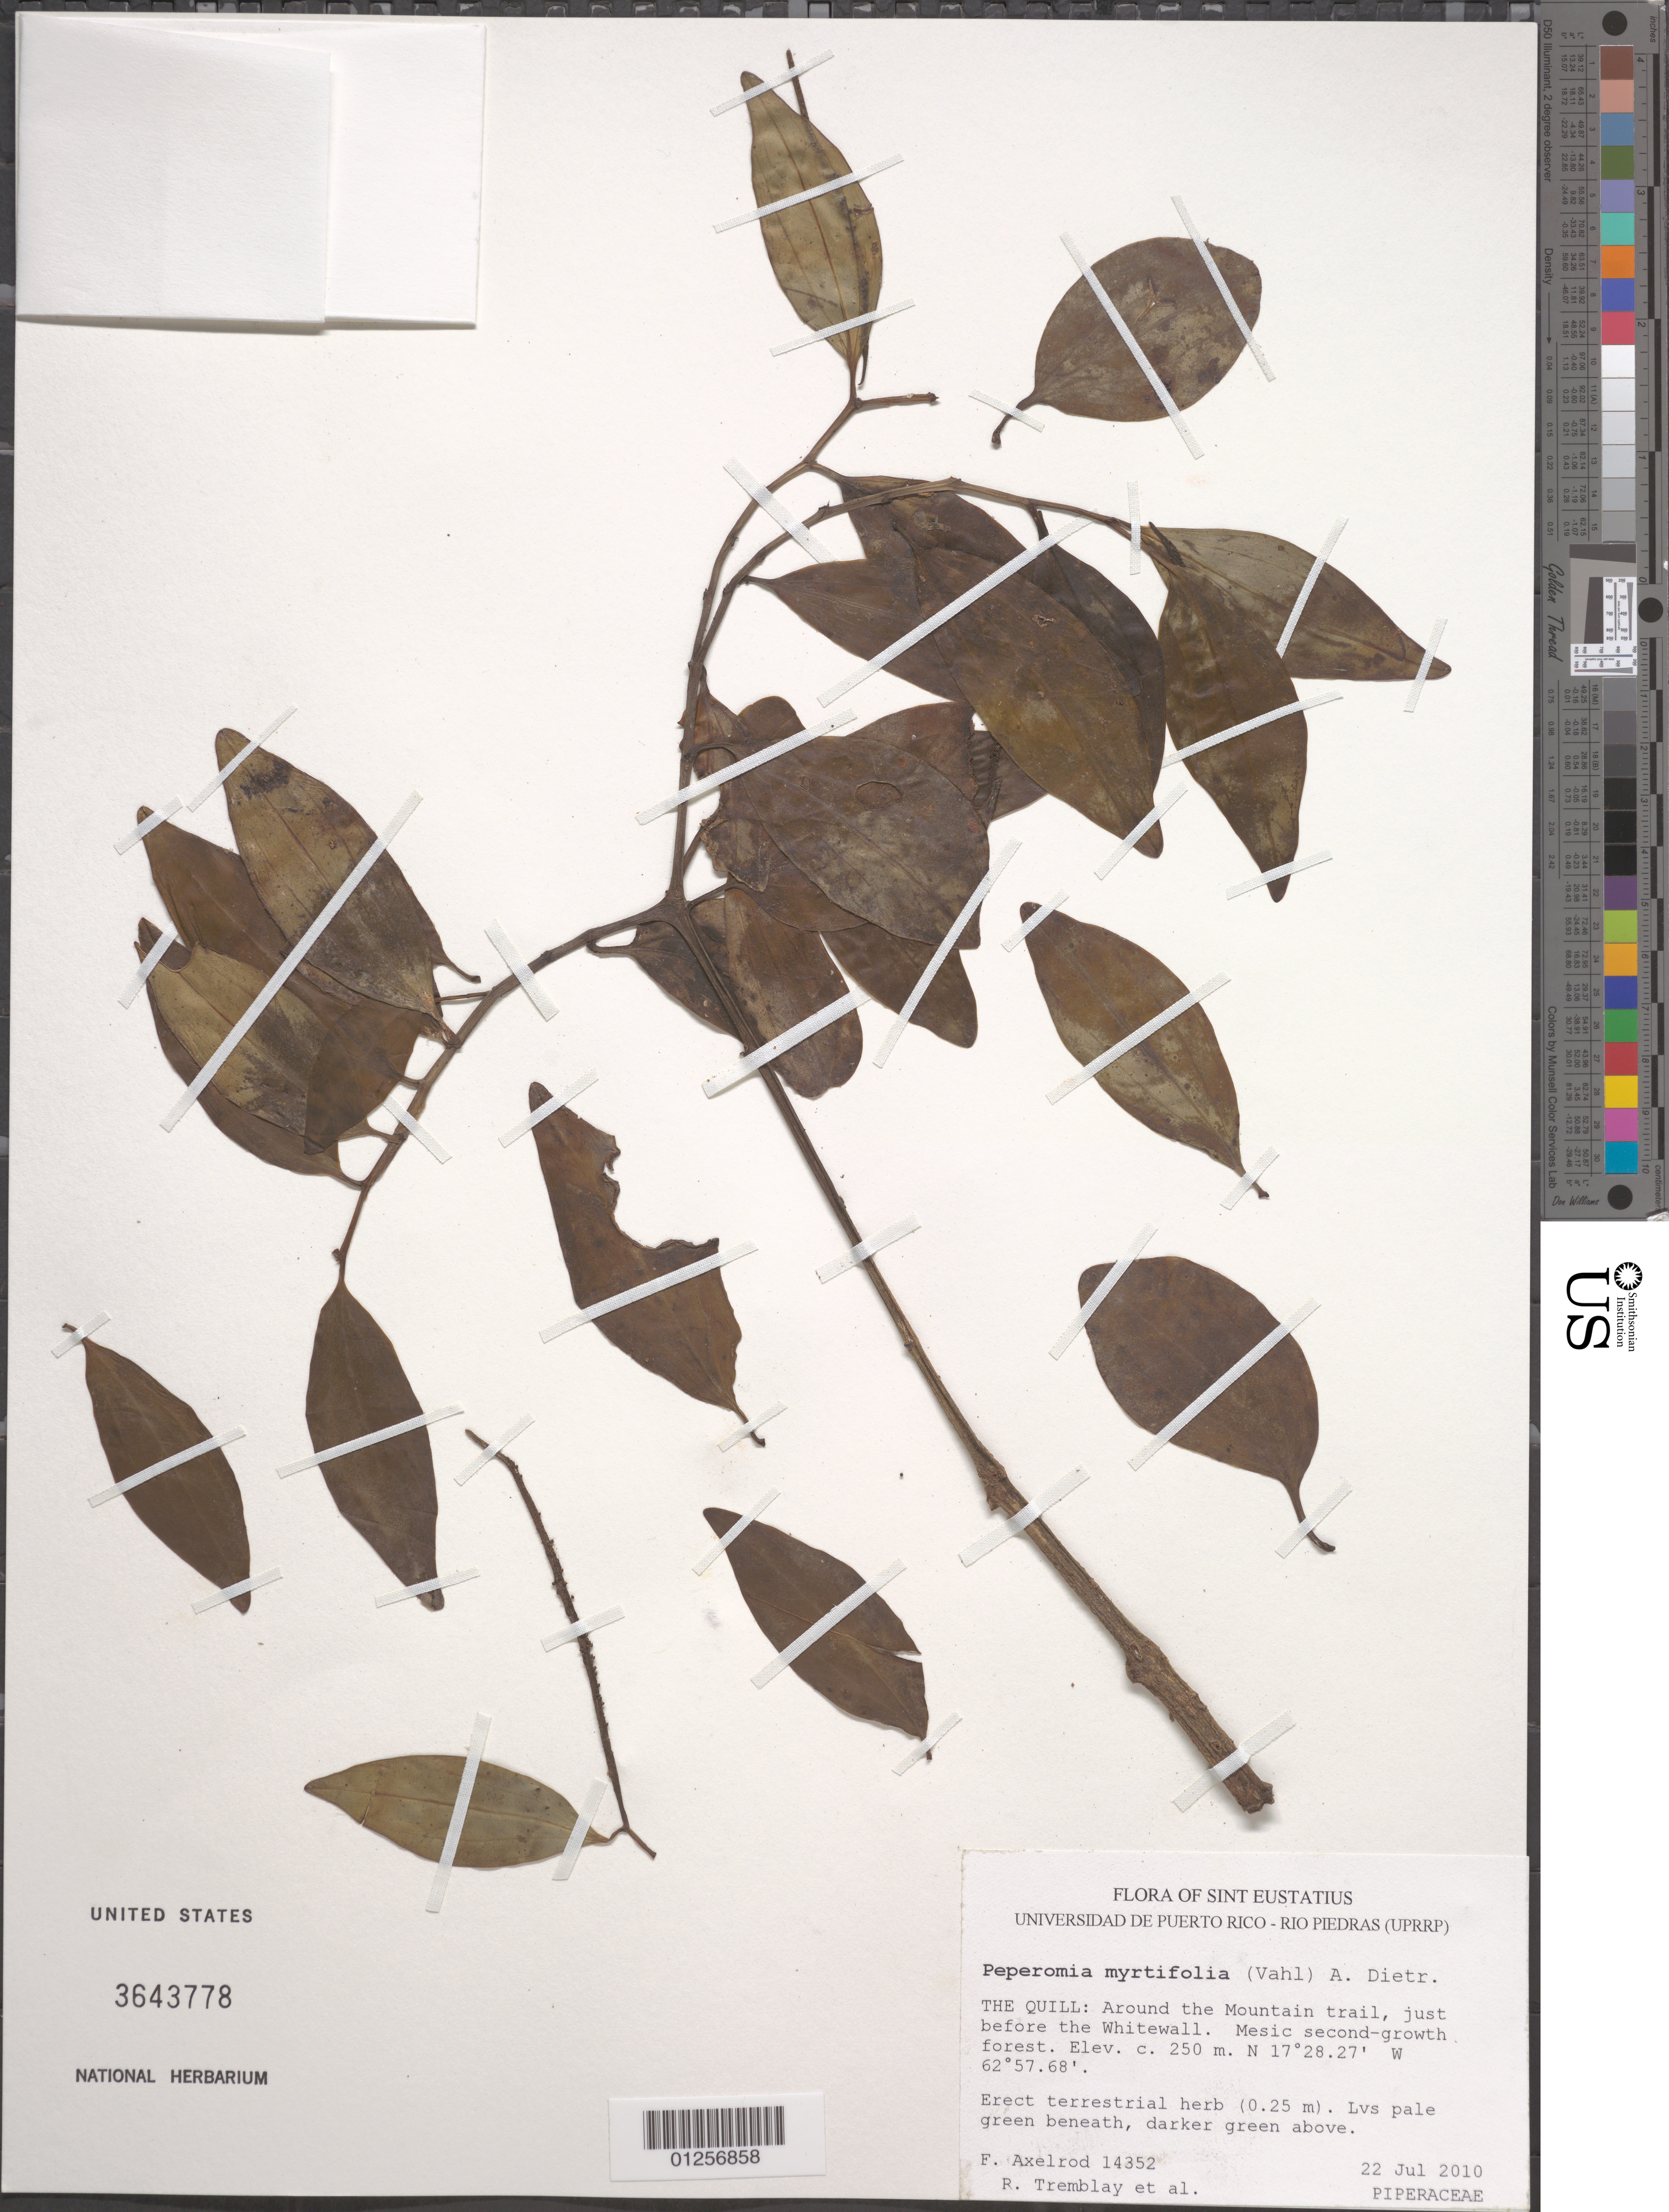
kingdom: Plantae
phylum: Tracheophyta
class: Magnoliopsida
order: Piperales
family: Piperaceae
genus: Peperomia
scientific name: Peperomia myrtifolia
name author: (Vahl) A. Dietr.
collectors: F. S. Axelrod et al.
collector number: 14352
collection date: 2010-07-22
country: Netherlands Antilles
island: Sint Eustatius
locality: The Quill, Around the Mountain Trail, just before Whitewall.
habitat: Mesic second-growth forest.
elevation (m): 250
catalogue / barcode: US 3643778